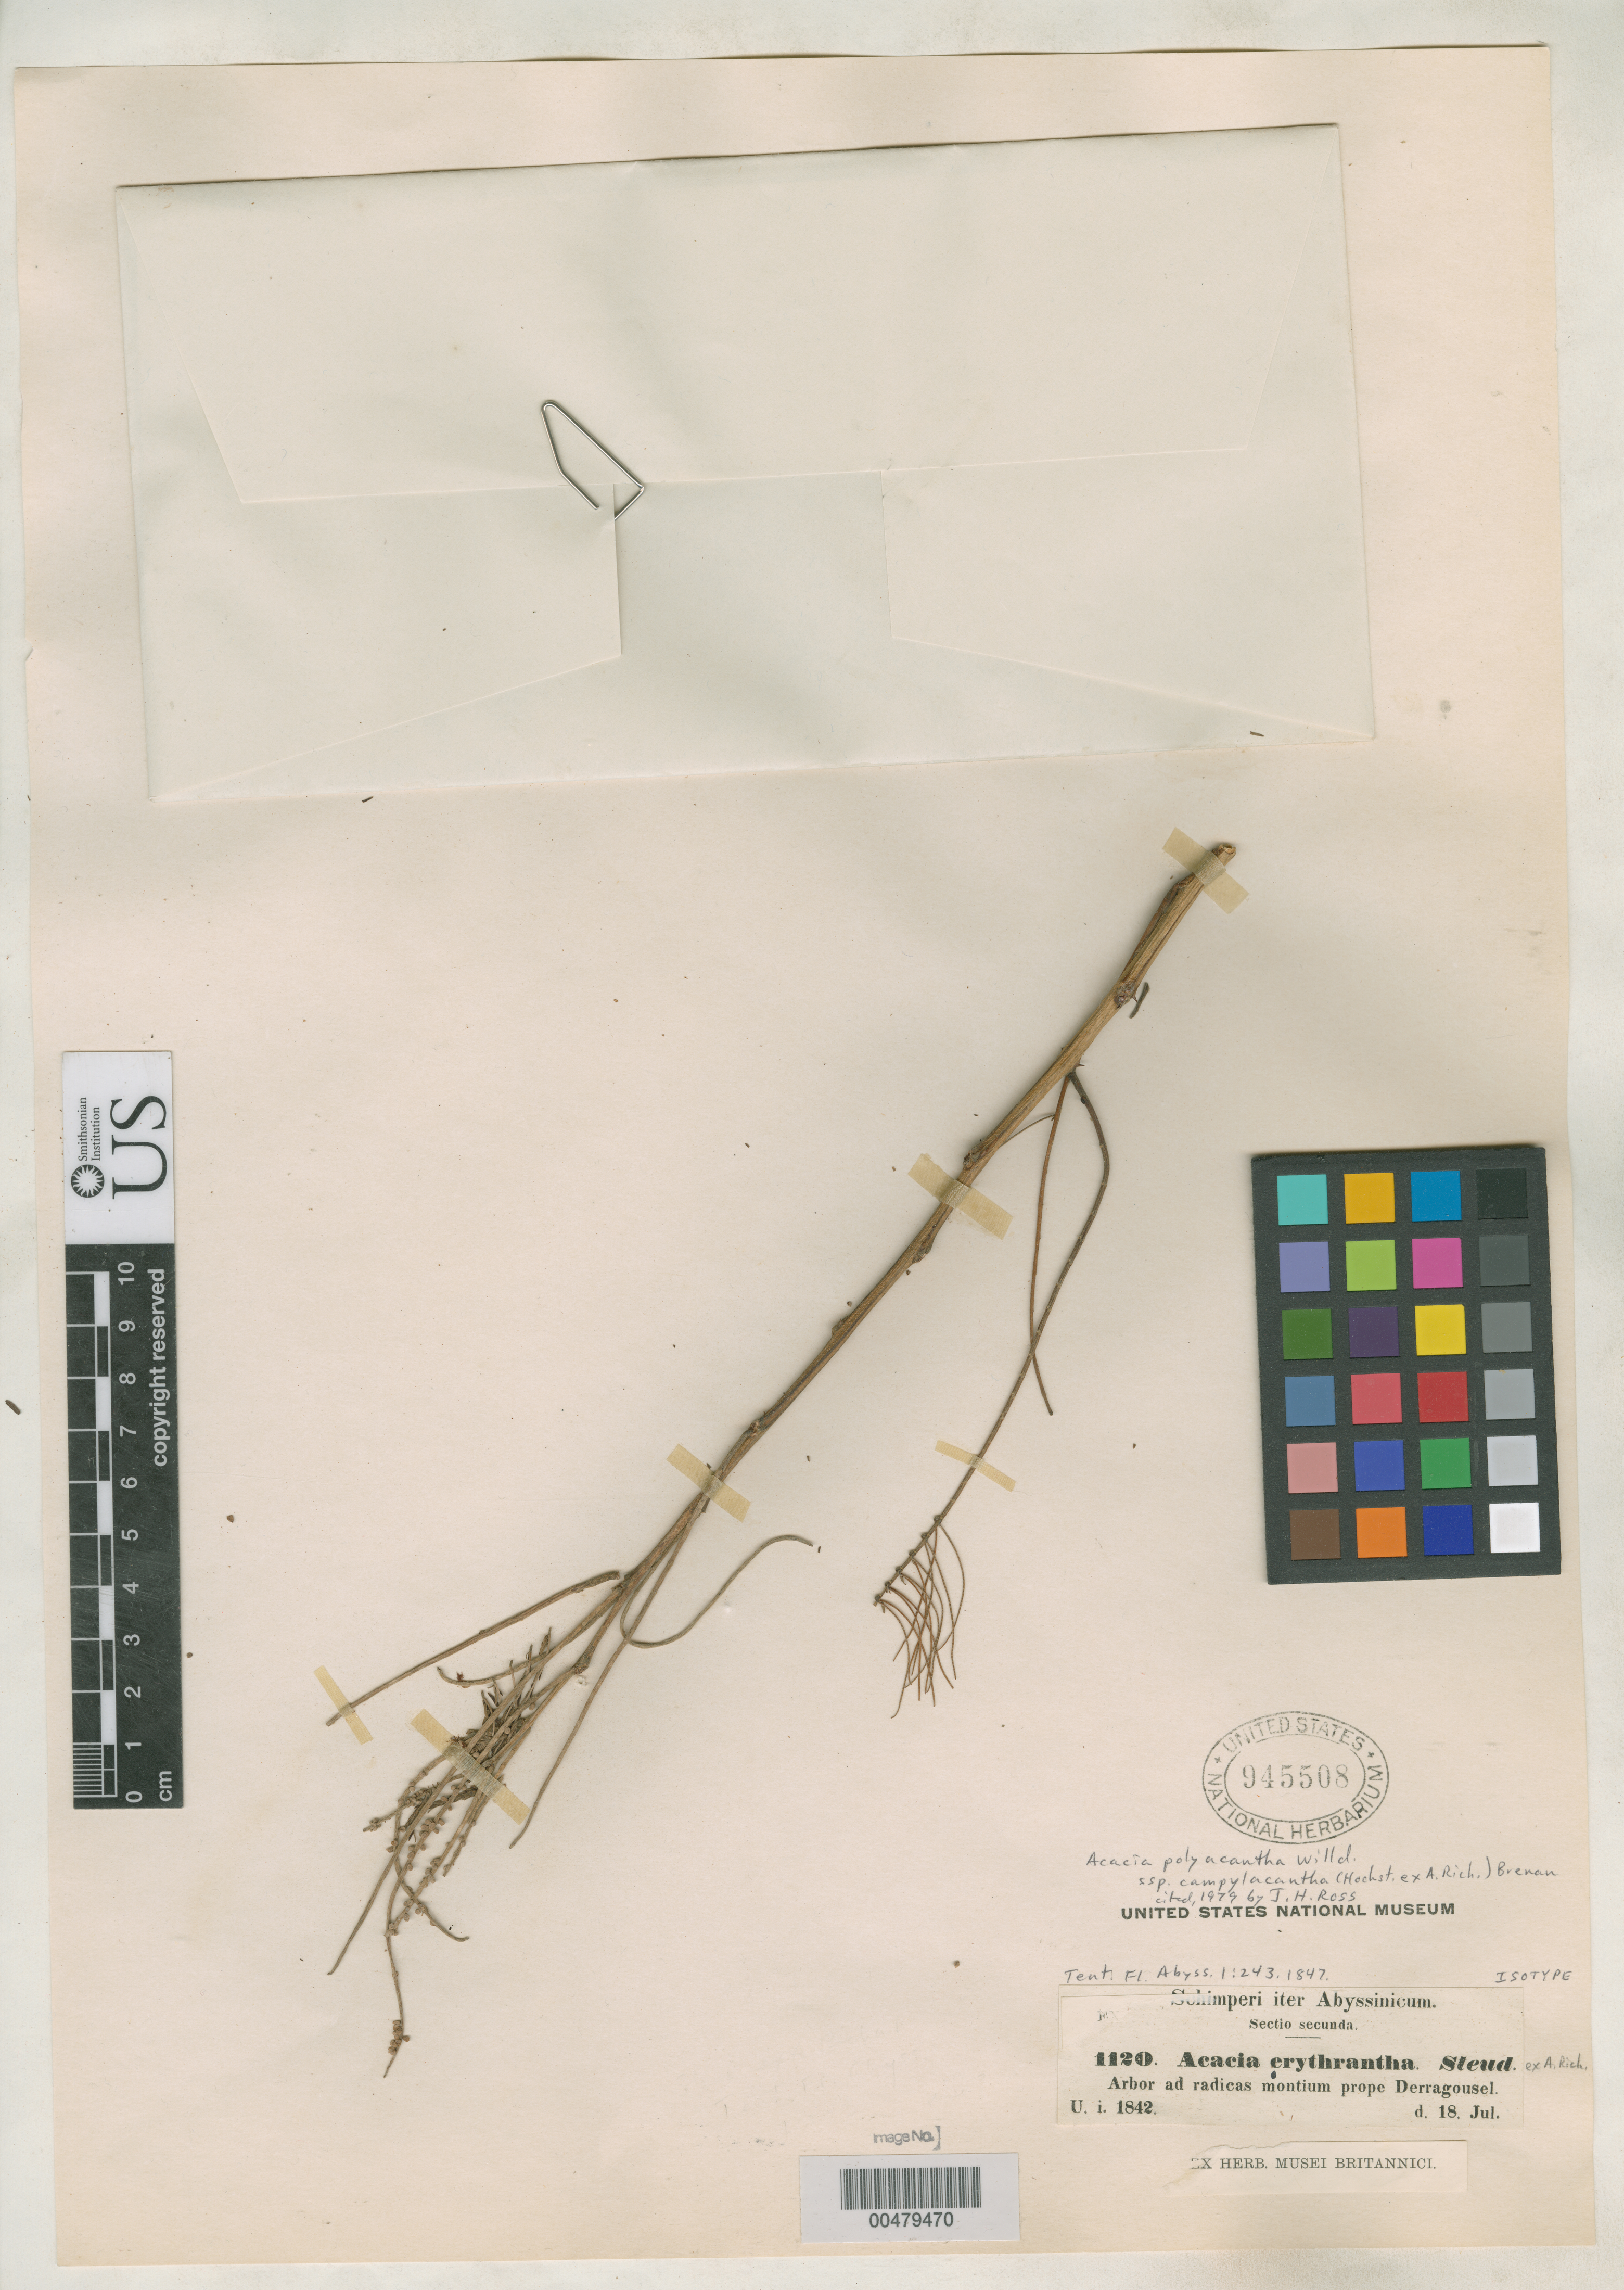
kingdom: Plantae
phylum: Tracheophyta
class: Magnoliopsida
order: Fabales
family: Fabaceae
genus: Acacia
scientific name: Acacia erythrana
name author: Steud. ex A. Rich.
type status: Isotype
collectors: R. Schimper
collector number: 1120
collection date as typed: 18 Jul 1842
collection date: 1842-07-18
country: Ethiopia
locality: Arbor ad Radicas montium prope Derragousel.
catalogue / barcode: US 945508